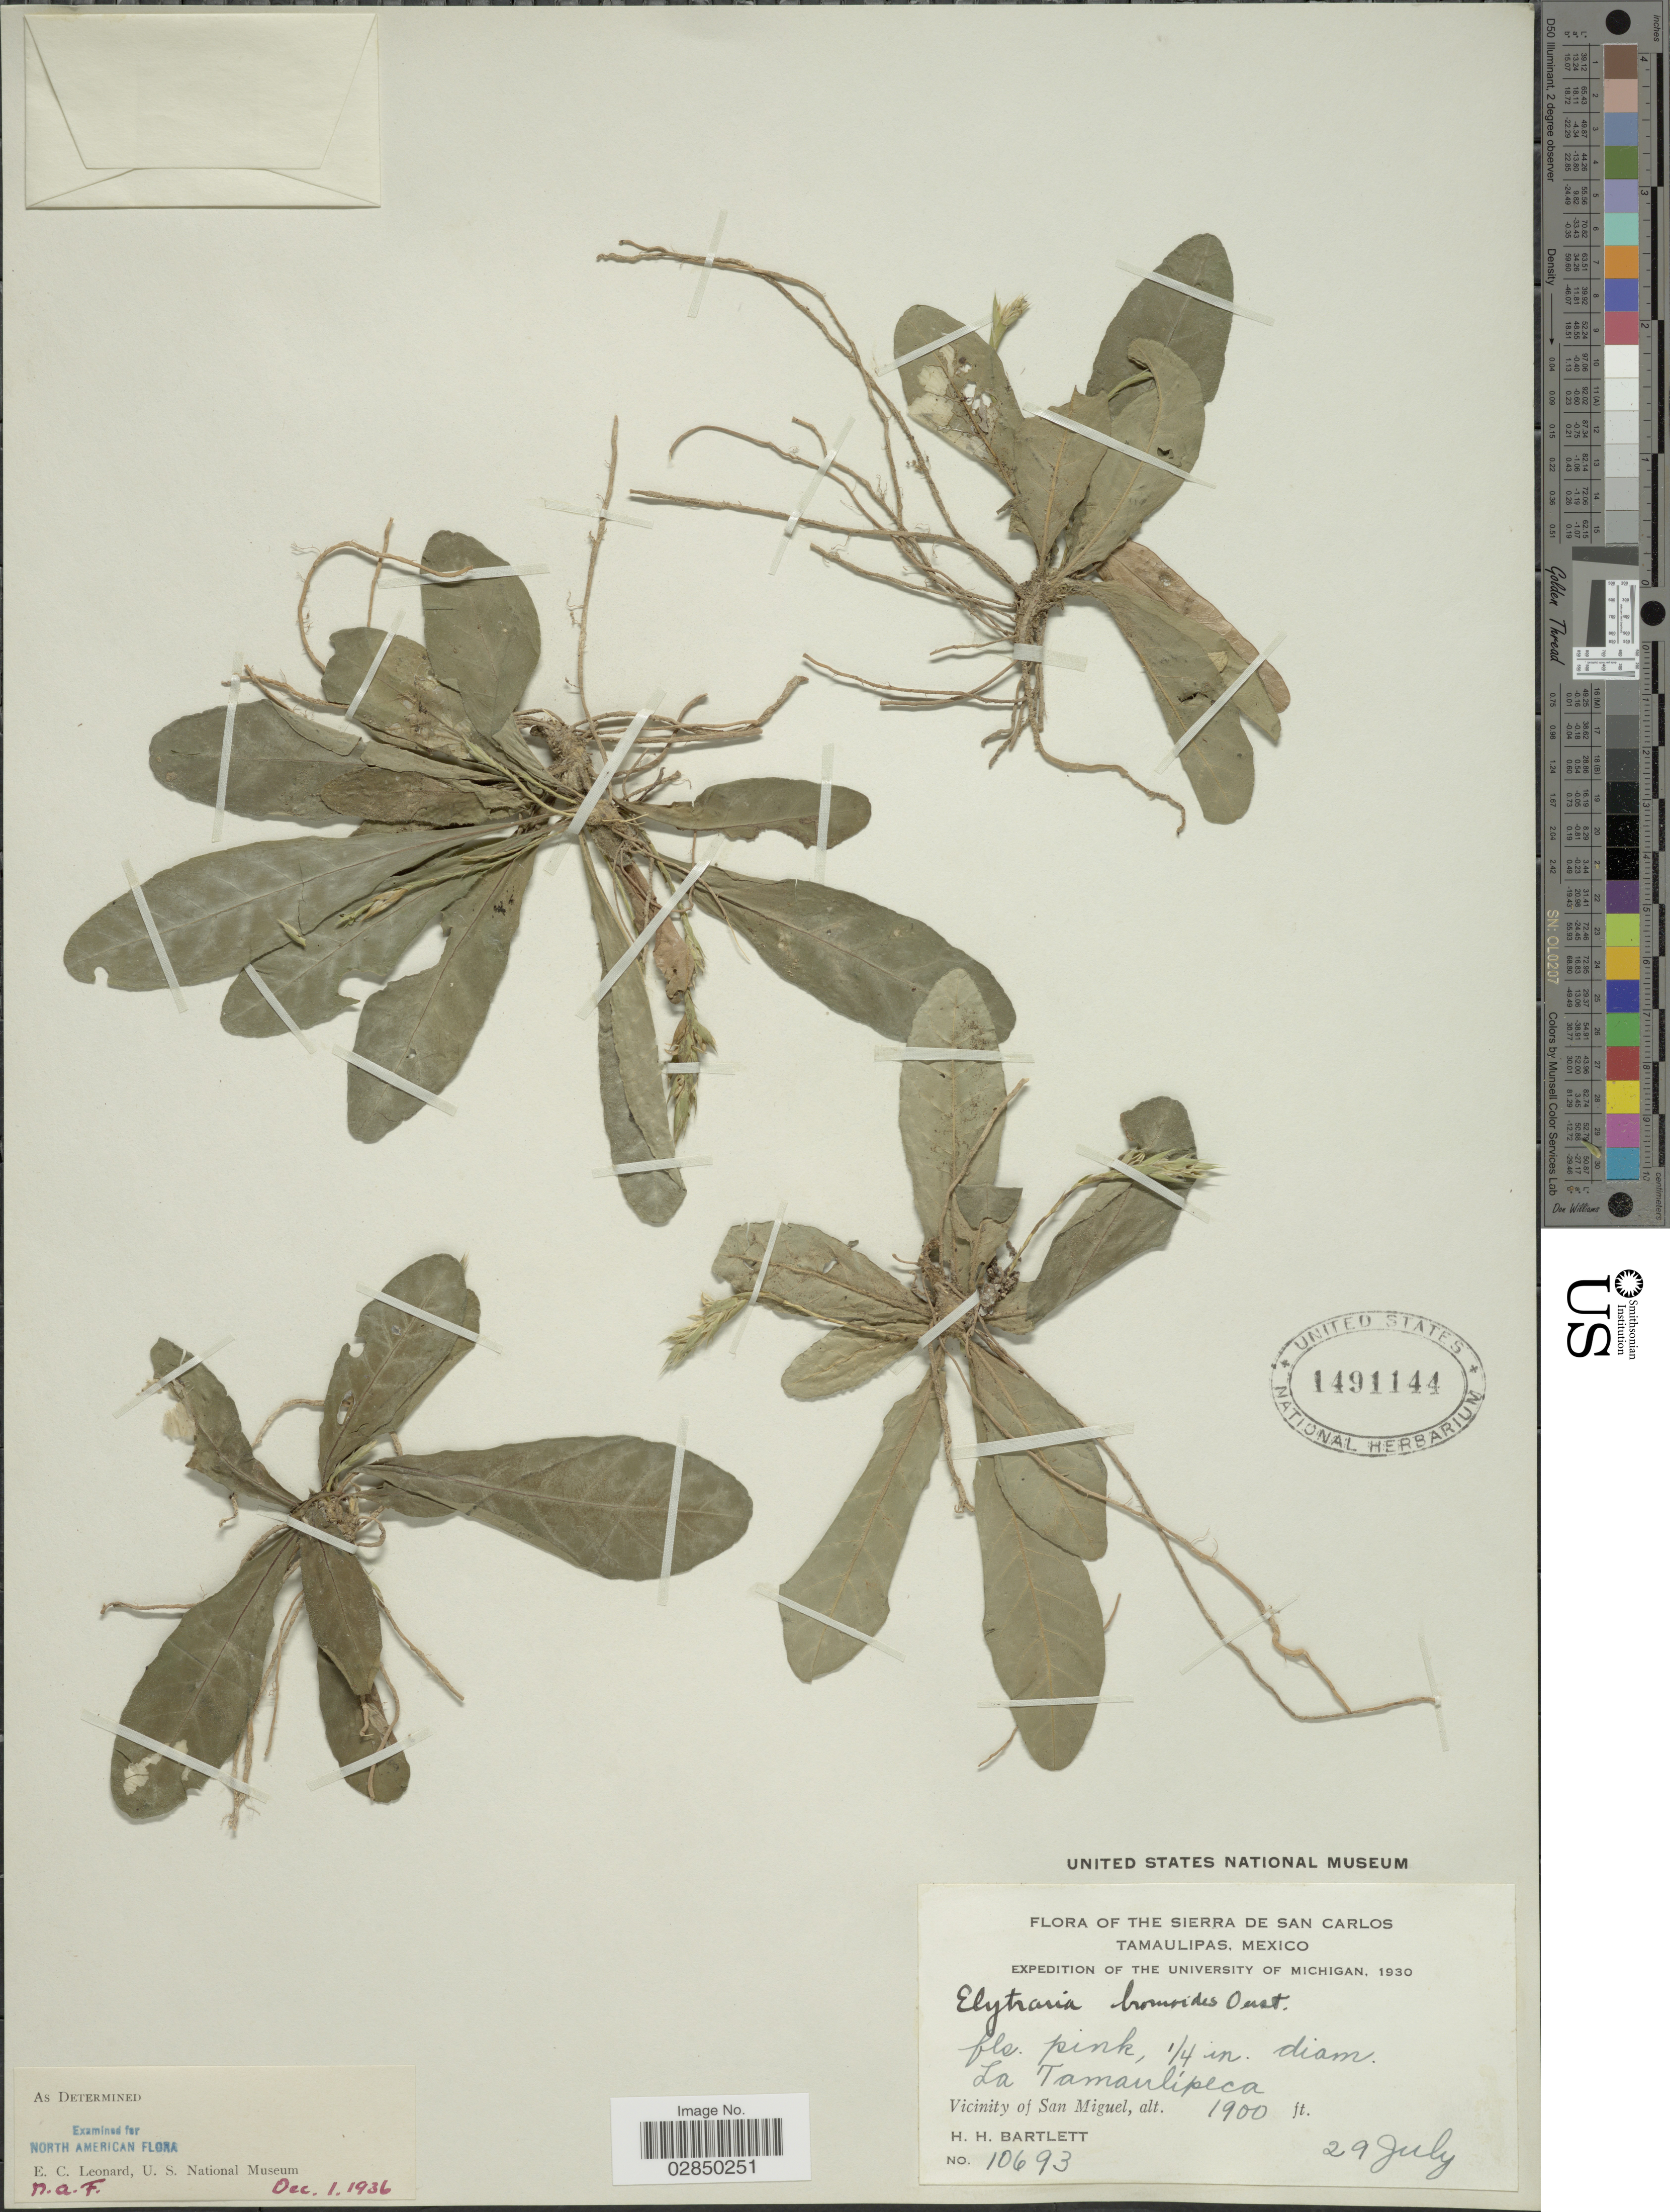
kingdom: Plantae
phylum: Tracheophyta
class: Magnoliopsida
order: Lamiales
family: Acanthaceae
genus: Elytraria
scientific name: Elytraria bromoides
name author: Oerst.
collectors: H. H. Bartlett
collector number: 10693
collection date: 1930-07-29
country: Mexico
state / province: Tamaulipas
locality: The Sierra de San Carlos. La Tamaulípeca. Vicinity of San Miguel.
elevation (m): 579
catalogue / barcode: US 1491144